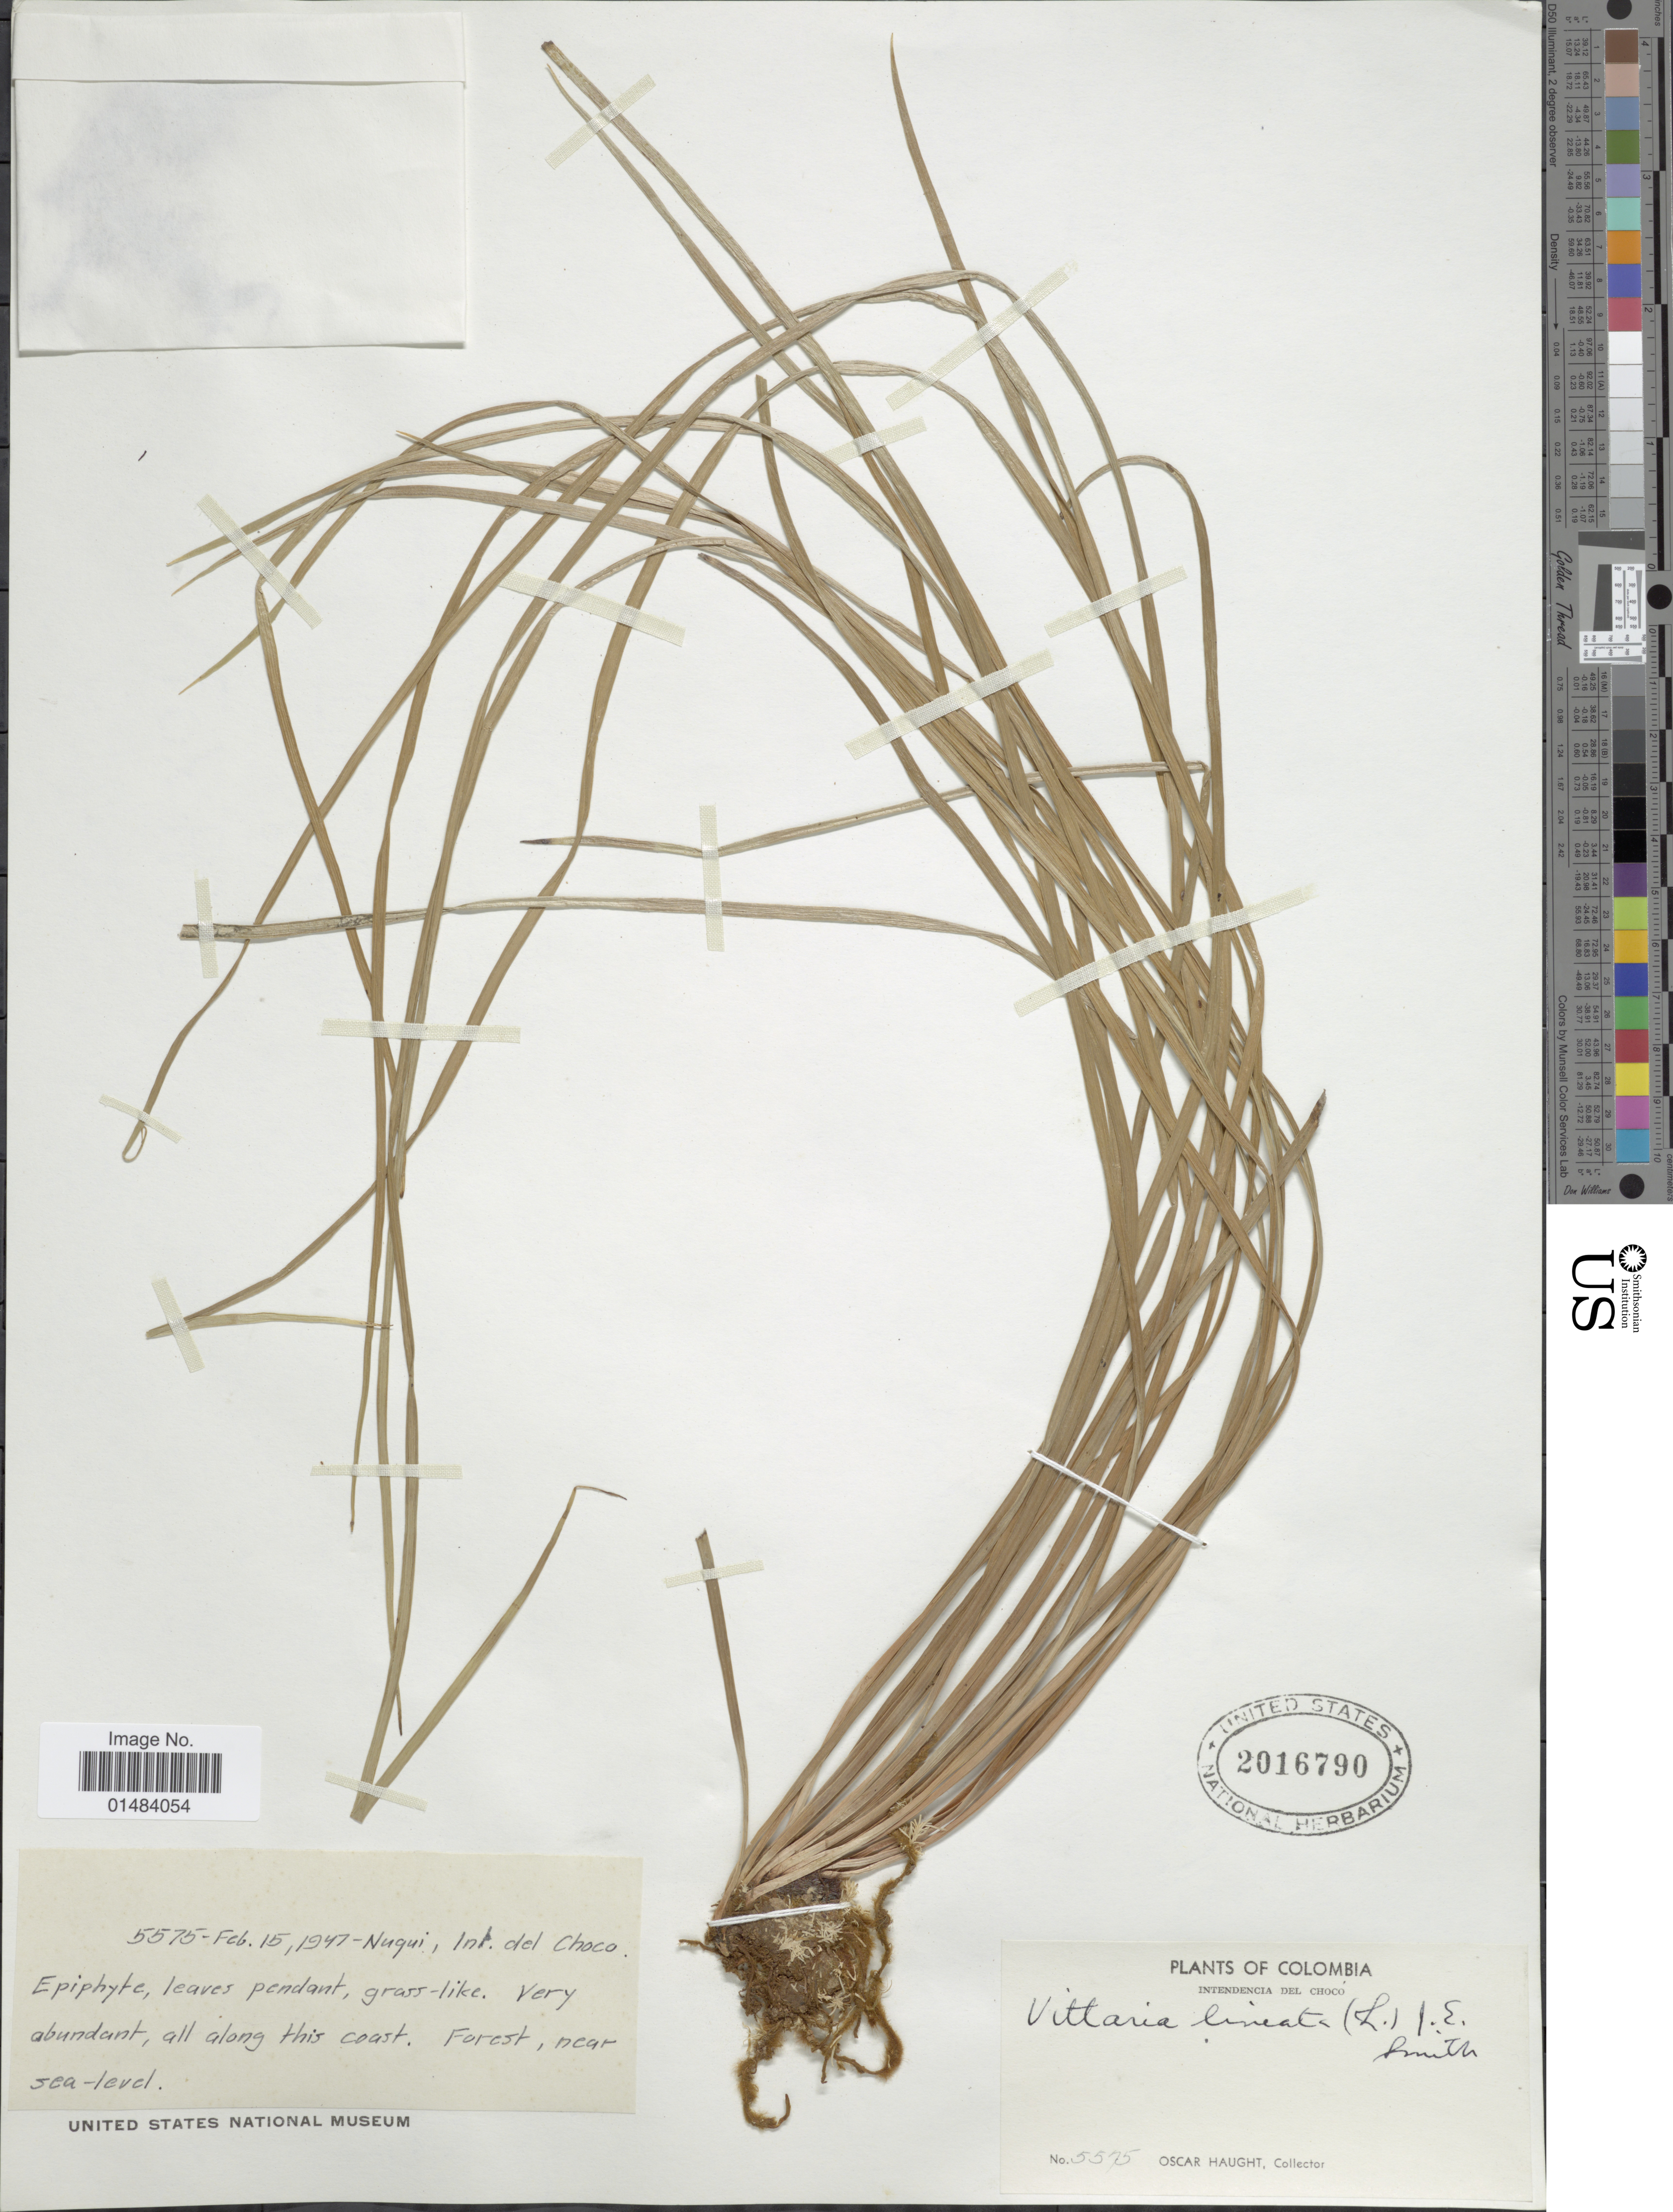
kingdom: Plantae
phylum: Tracheophyta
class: Polypodiopsida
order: Polypodiales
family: Pteridaceae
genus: Vittaria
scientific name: Vittaria lineata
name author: (L.) Sm.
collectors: O. L. Haught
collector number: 5575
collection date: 1947-02-15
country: Colombia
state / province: Chocó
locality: Colombia, Intendencia del Choco.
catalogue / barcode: US 2016790